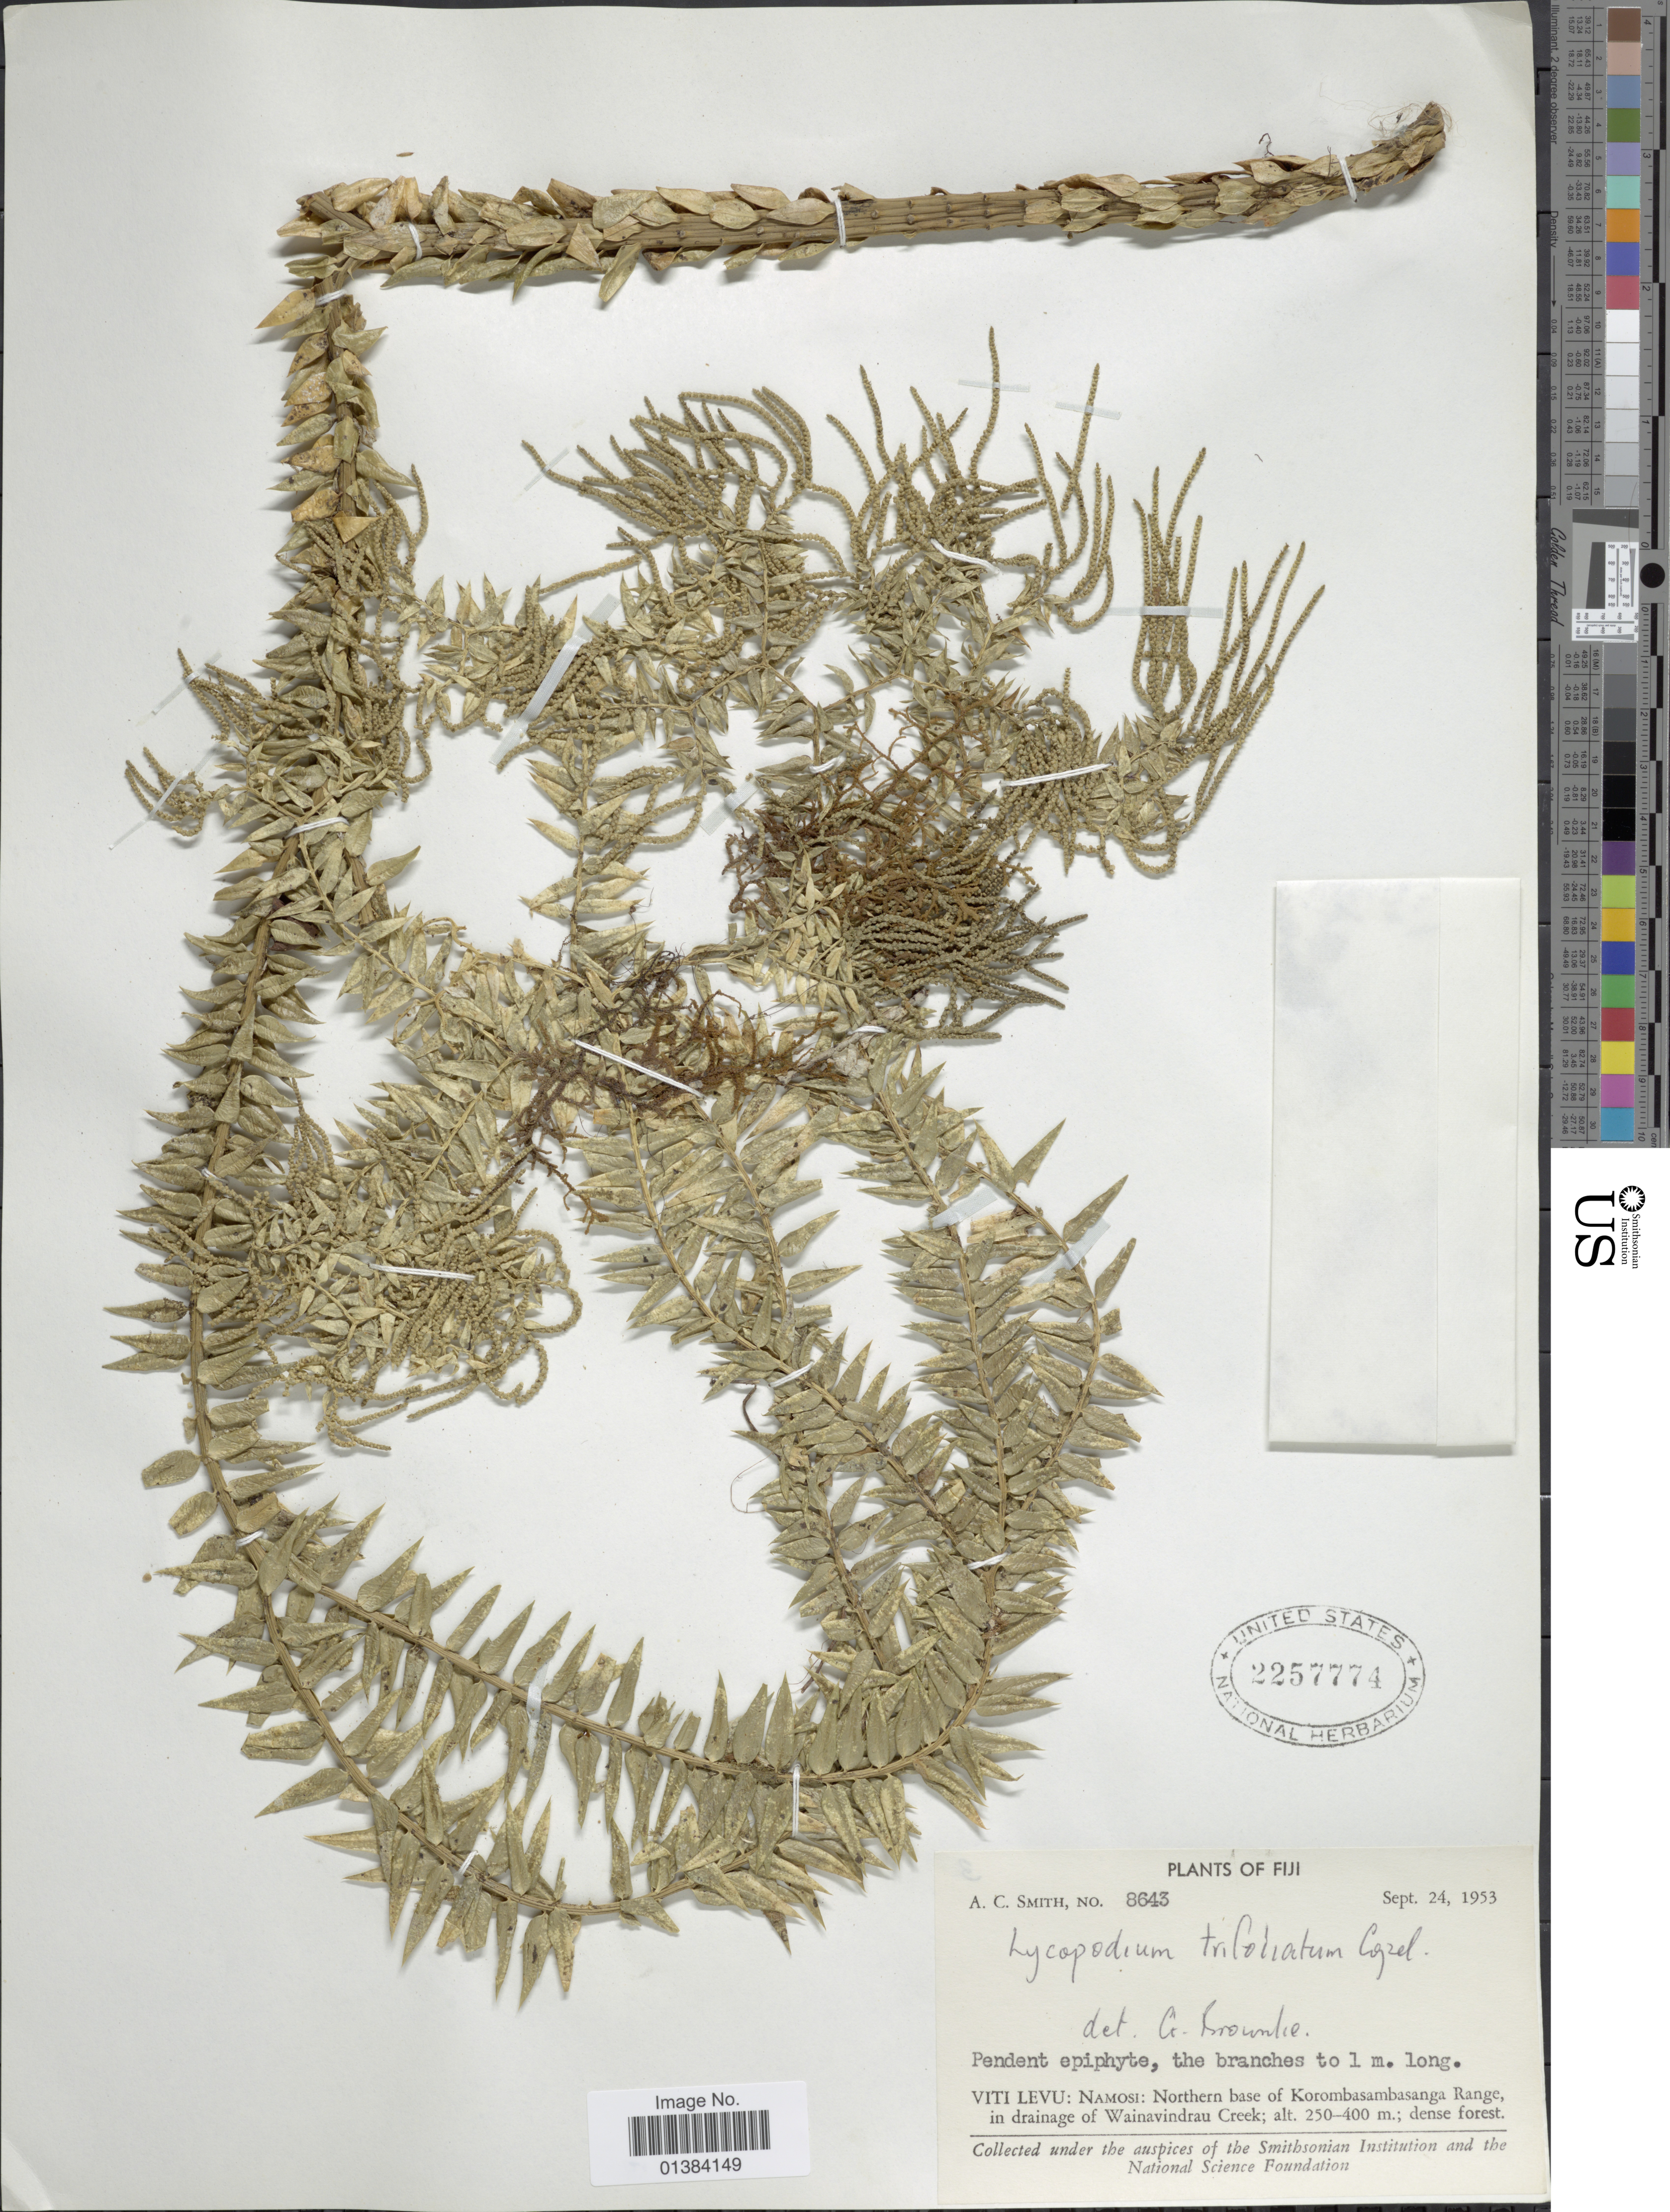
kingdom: Plantae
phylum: Tracheophyta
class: Lycopodiopsida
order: Lycopodiales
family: Lycopodiaceae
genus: Phlegmariurus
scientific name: Phlegmariurus trifoliatus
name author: (Copel.) A. R. Field & Bostock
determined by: Field, A. R.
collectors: A. C. Smith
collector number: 8643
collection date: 1953-09-24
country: Fiji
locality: Viti Levu: Namosi: Northern base of Korombasambasanga Range, in drainage of Wainavindrau Creek.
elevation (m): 250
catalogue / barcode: US 2257774